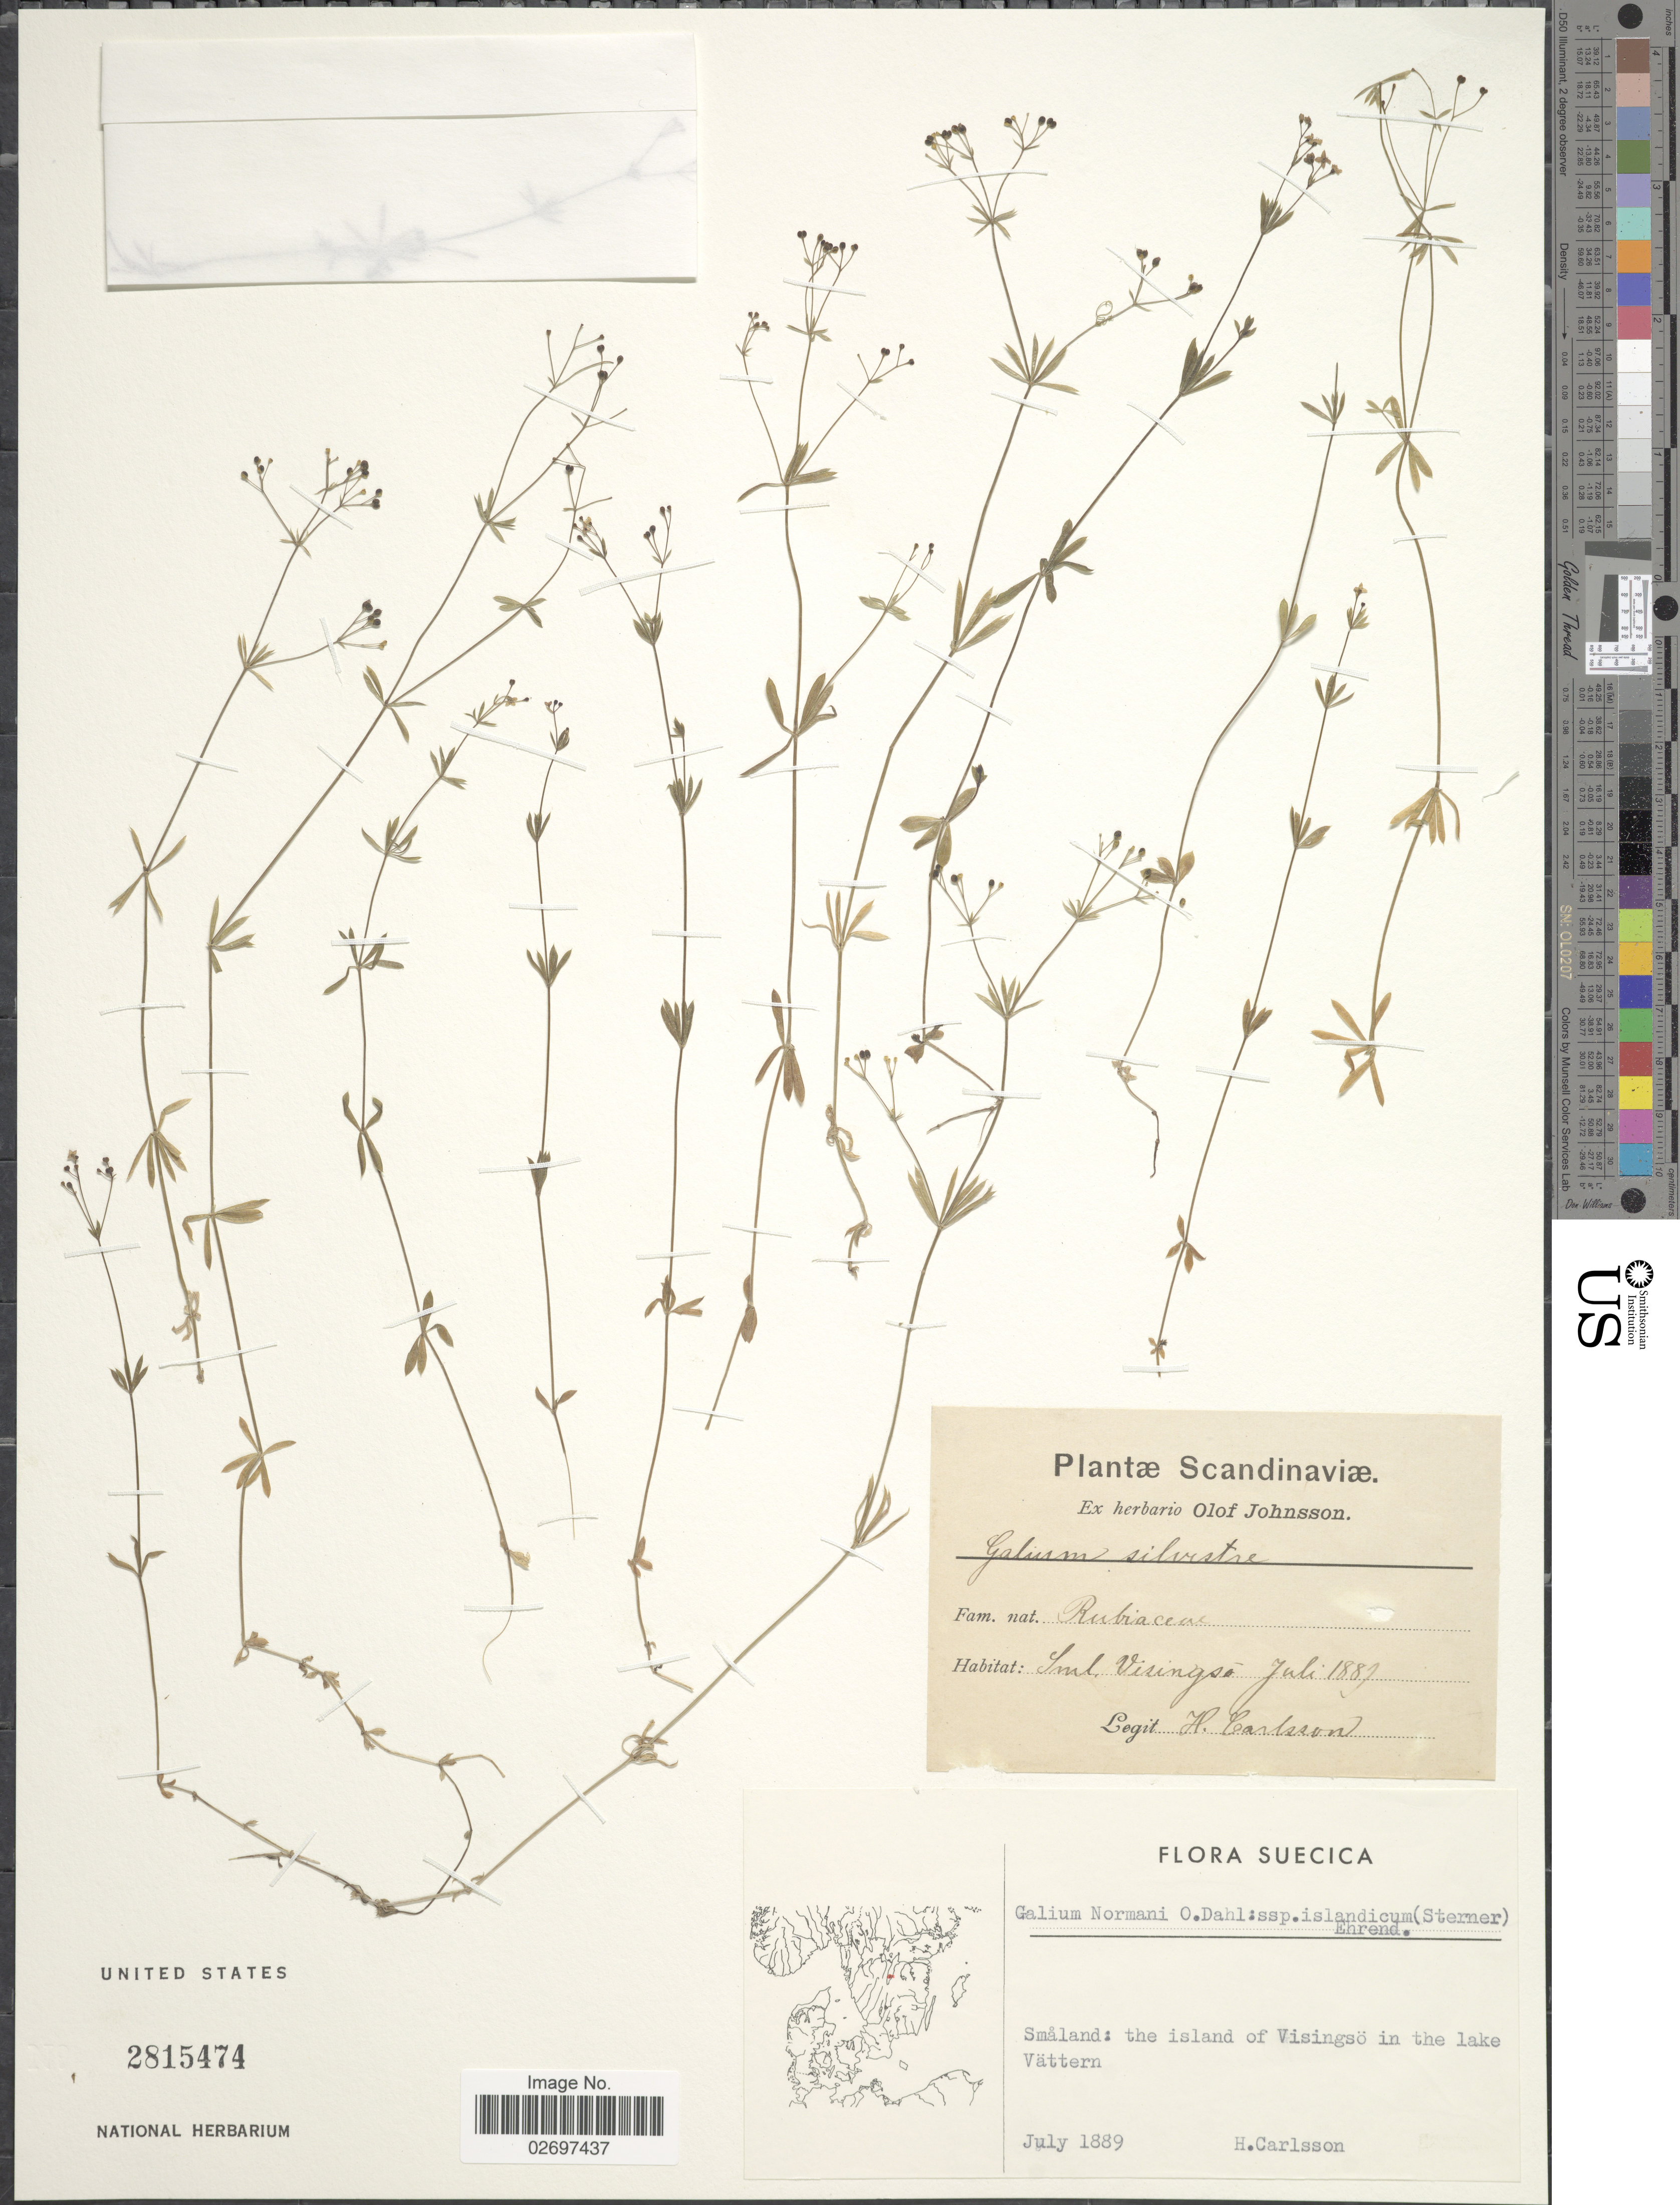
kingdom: Plantae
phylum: Tracheophyta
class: Magnoliopsida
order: Gentianales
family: Rubiaceae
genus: Galium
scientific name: Galium normanii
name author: Dahl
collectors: H. Carlsson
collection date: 1889-07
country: Sweden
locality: Scandinaviae. Suecica. Smaland: the island of Visingsö in the lake Vättern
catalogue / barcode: US 2815474